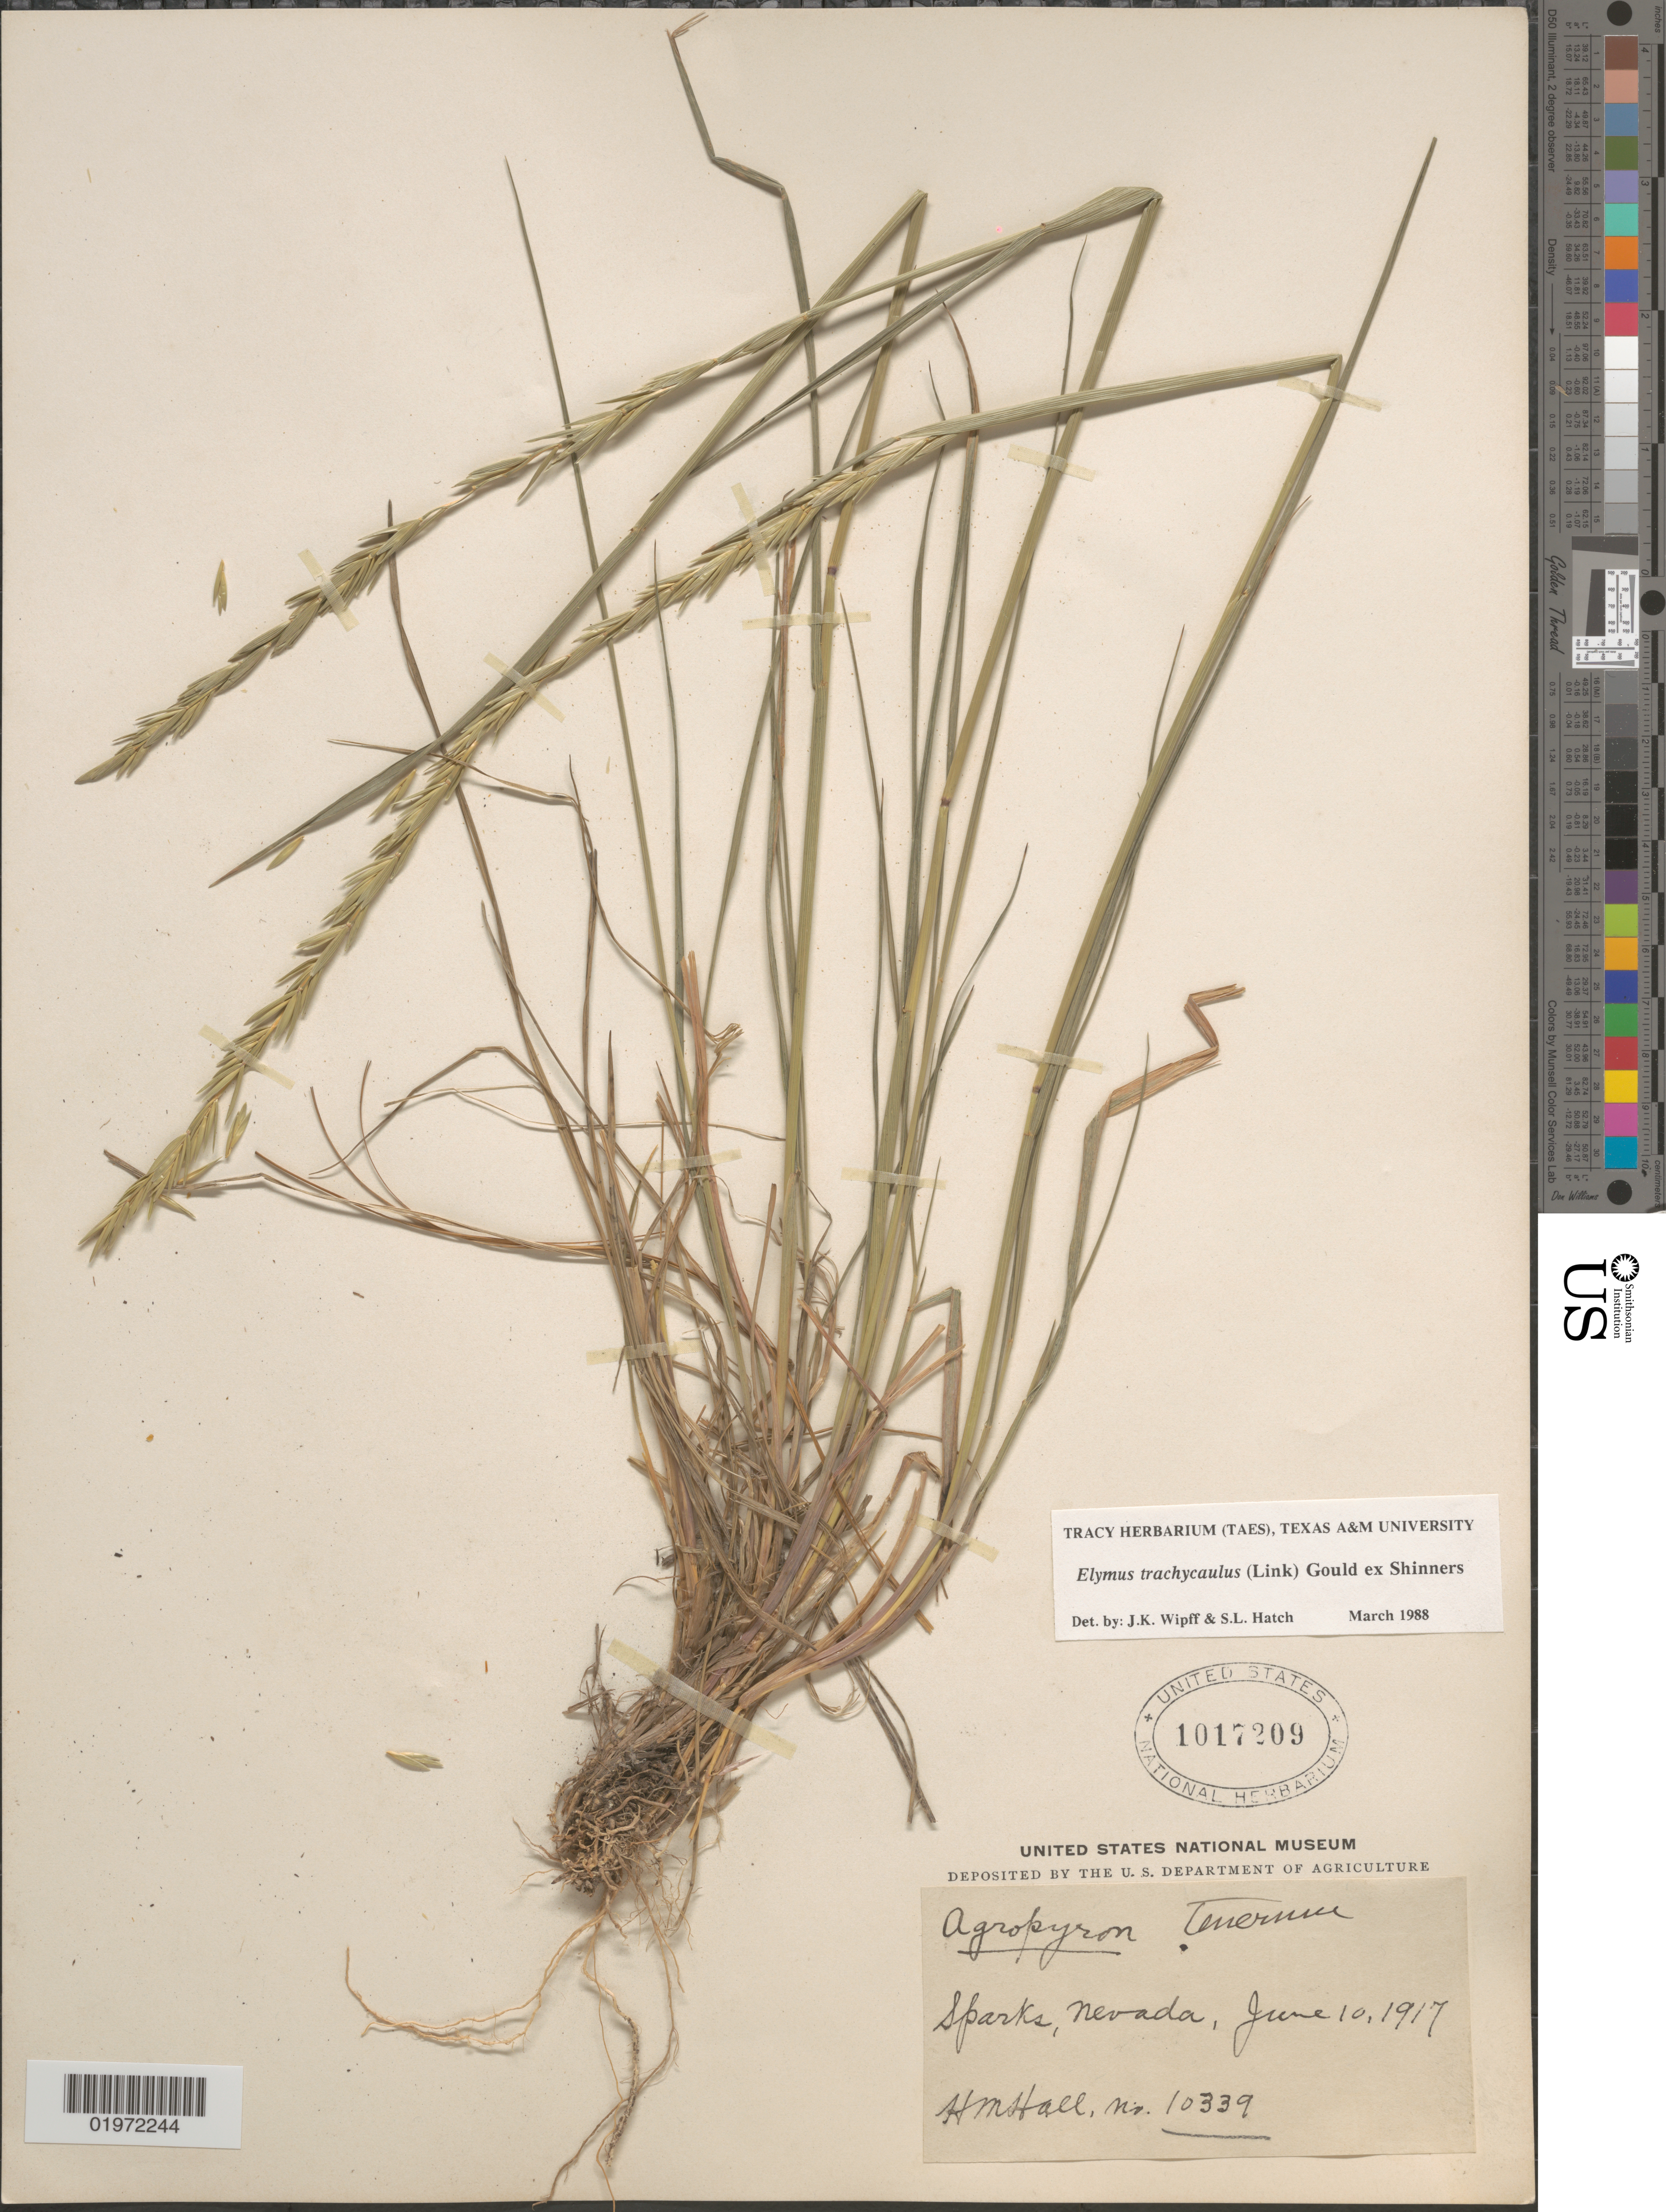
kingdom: Plantae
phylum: Tracheophyta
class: Liliopsida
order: Poales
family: Poaceae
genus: Elymus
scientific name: Elymus trachycaulus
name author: (Link) Gould ex Shinners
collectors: H. M. Hall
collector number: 10339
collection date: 1917-06-10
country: United States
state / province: Nevada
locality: Sparks.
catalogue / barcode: US 1017209